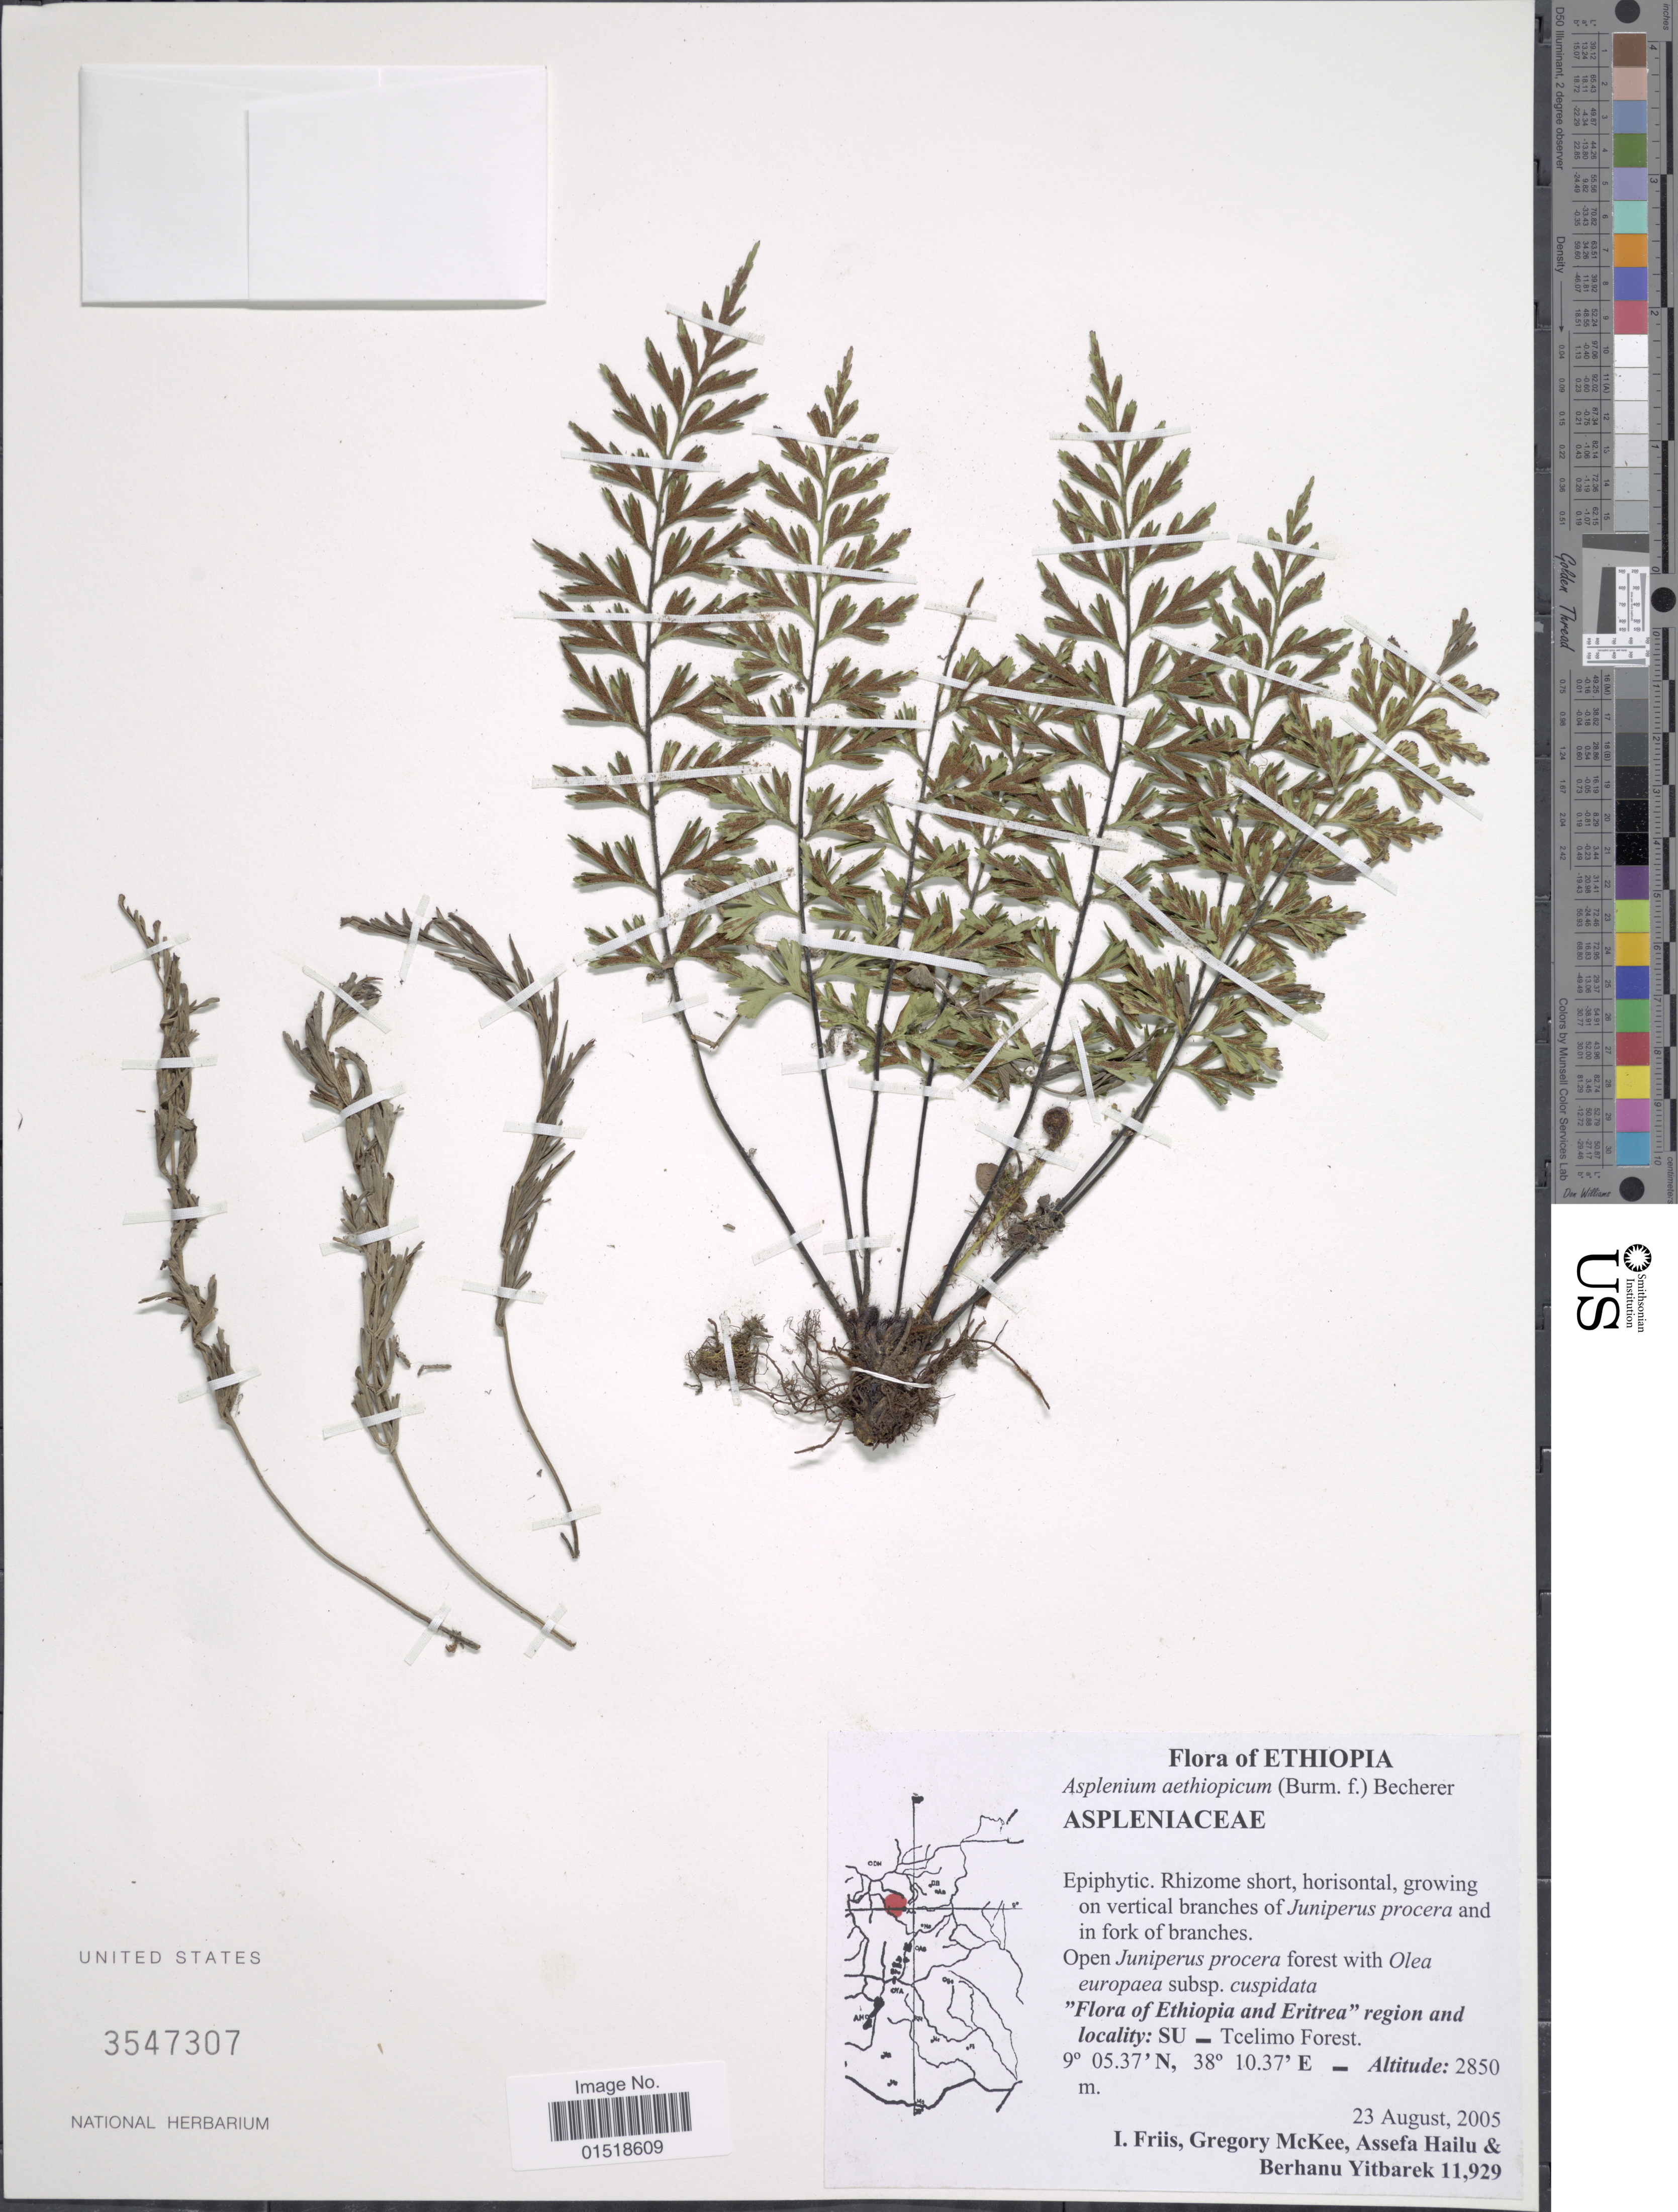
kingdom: Plantae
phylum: Tracheophyta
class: Polypodiopsida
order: Polypodiales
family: Aspleniaceae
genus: Asplenium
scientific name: Asplenium aethiopicum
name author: (Burm. f.) Bech.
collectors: I. Friis, G. S. McKee, A. Hailu & B. Yitbarek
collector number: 11929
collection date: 2005-08-23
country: Ethiopia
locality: SU_ Tcelimo Forest.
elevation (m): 2850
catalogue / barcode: US 3547307